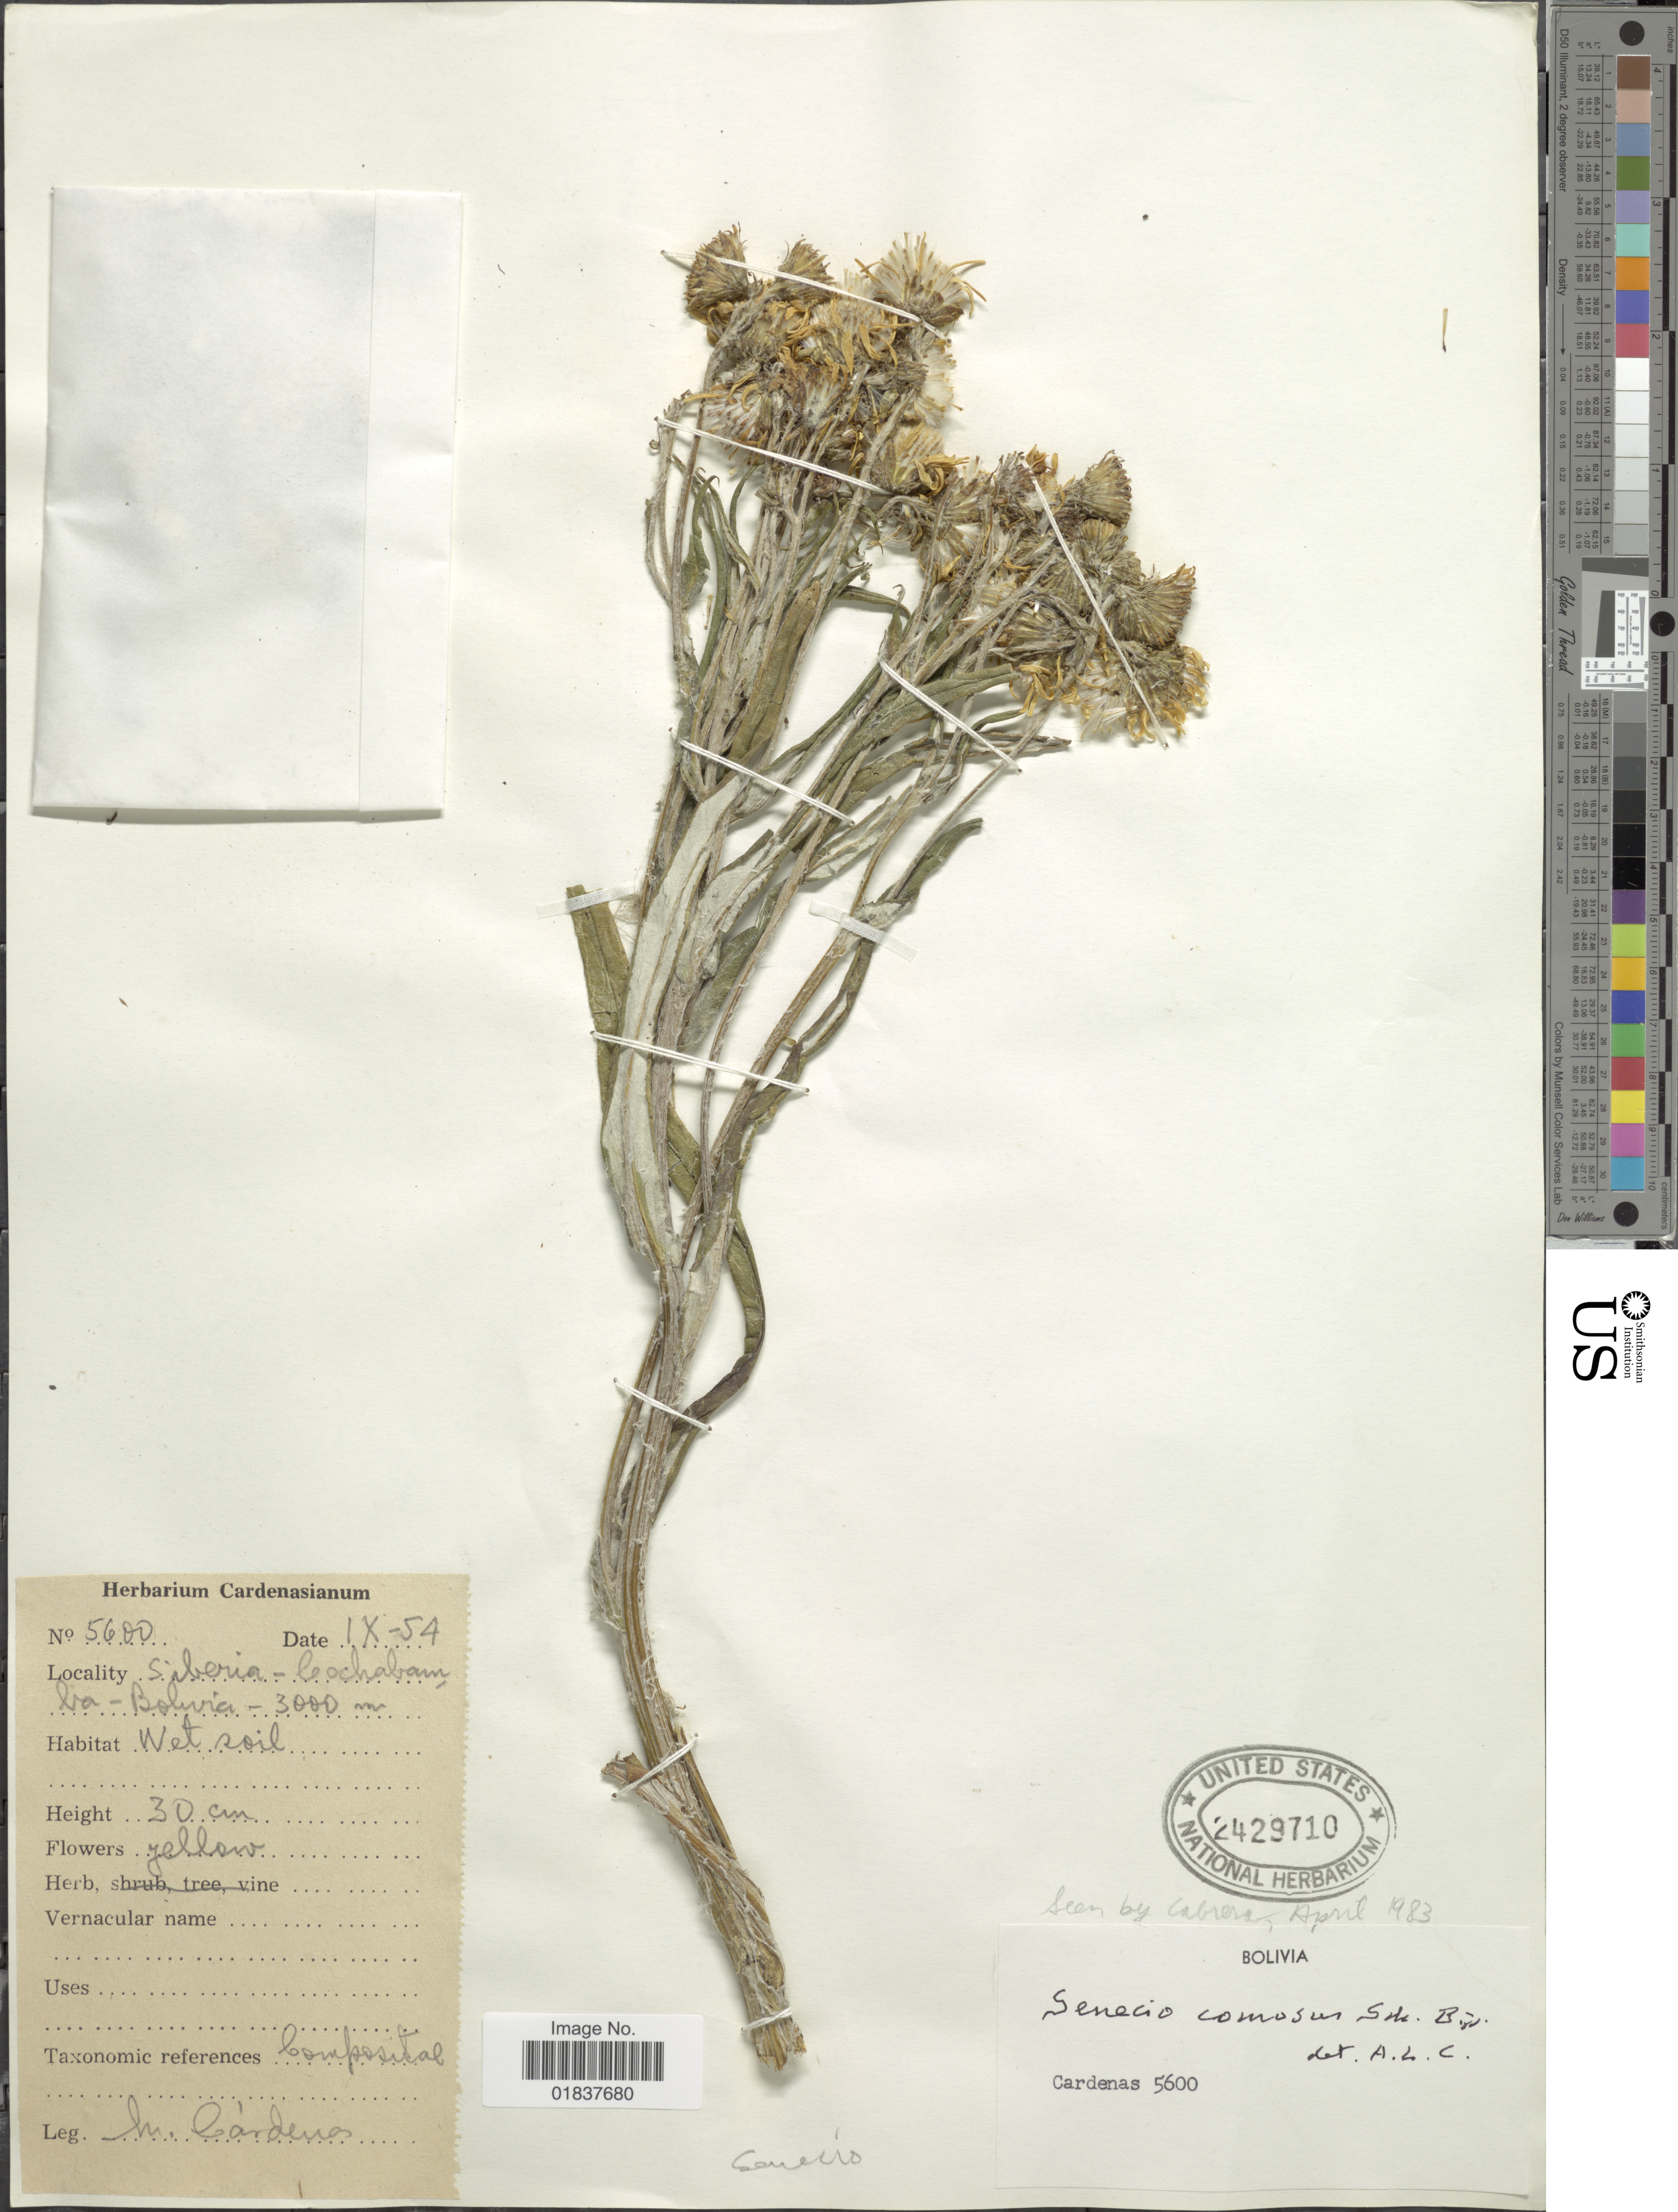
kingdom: Plantae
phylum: Tracheophyta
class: Magnoliopsida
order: Asterales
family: Asteraceae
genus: Senecio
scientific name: Senecio comosus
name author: Sch. Bip.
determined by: Salomon, Luciana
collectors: M. Cárdenas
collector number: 5600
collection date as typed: Transcribed d/m/y: /9/54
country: Bolivia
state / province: Cochabamba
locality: Siberia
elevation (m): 3000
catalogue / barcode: US 2429710